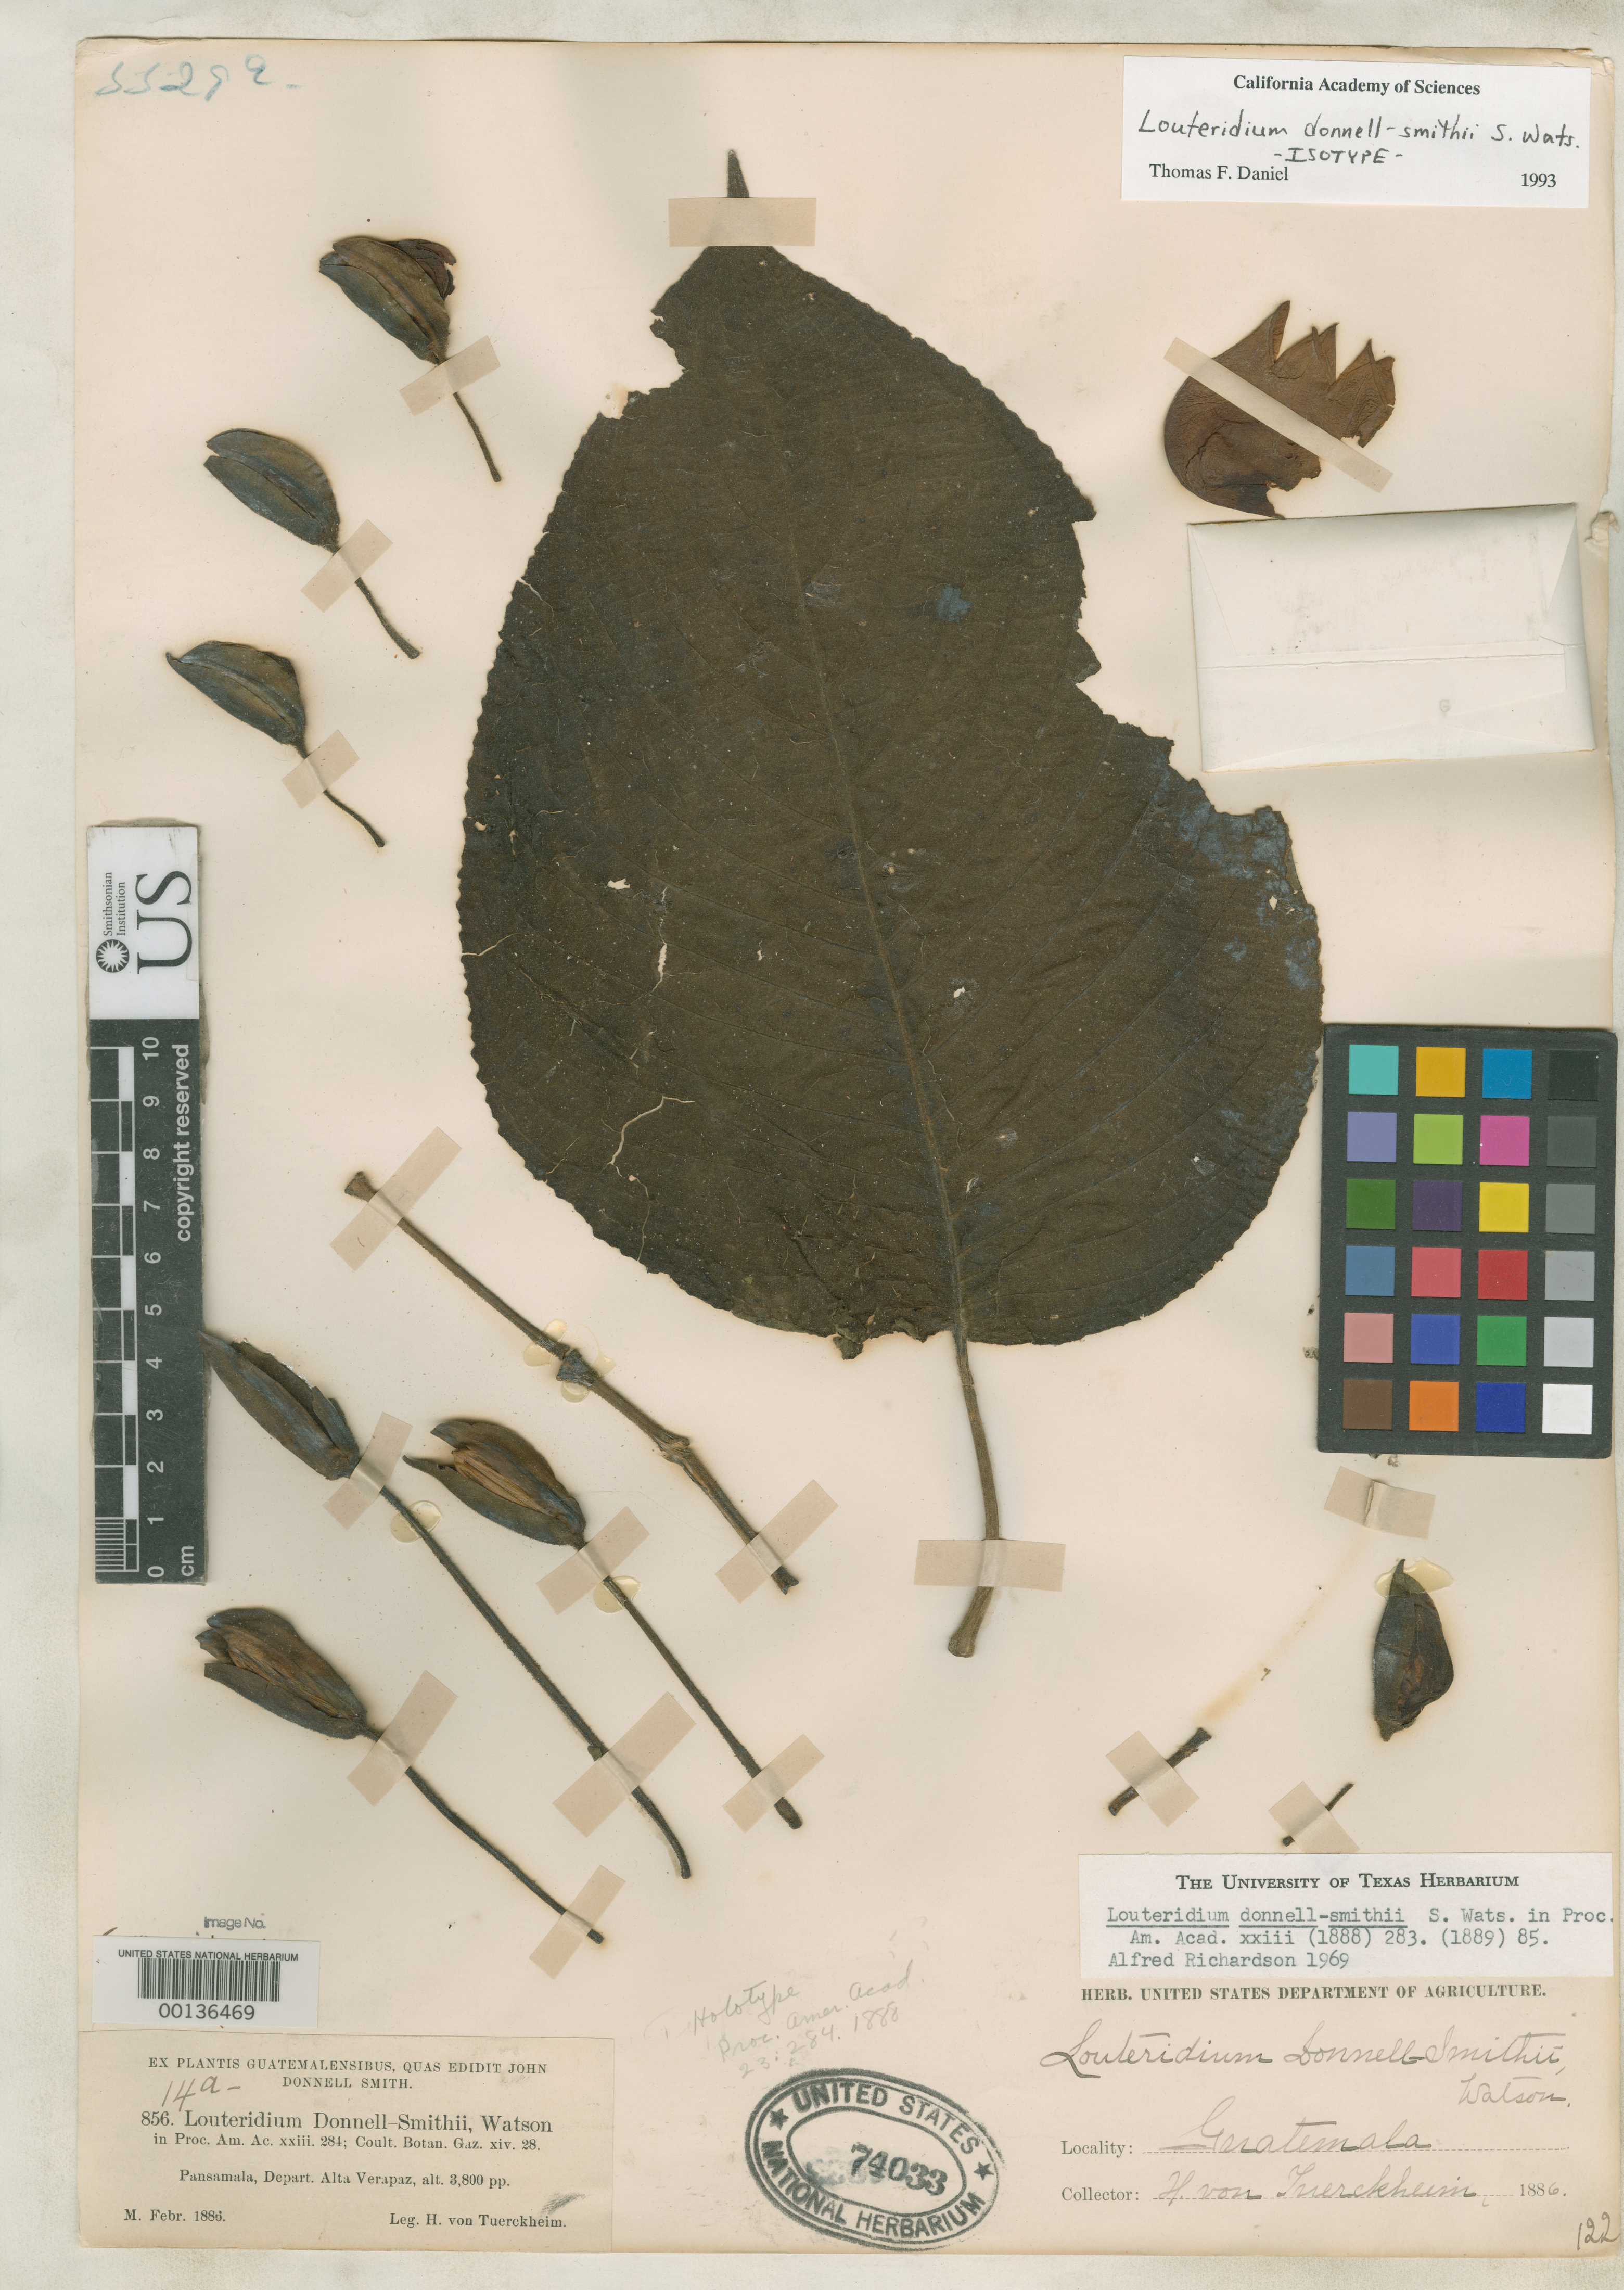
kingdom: Plantae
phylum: Tracheophyta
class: Magnoliopsida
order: Lamiales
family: Acanthaceae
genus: Louteridium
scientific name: Louteridium donnell-smithii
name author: S. Watson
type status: Original Material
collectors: H. von Türckheim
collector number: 856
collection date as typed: Feb 1886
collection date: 1886-02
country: Guatemala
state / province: Alta Verapaz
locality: Pansamalá; alt. 3800 ft.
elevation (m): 1158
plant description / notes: Specimen annotated by T.F. Daniel (1993) as "isotype". US material originally recorded as holotype, but collection date is Feb. 1886 whereas protologue cites May 1887. A specimen at GH bears that collection date and is the holotype according to Daniel & Tripp 2018, Proc. Calif. Acad. Sci. (ser. 4) 65(4): 79-82. US specimens are uncited original material at best!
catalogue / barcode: US 74033